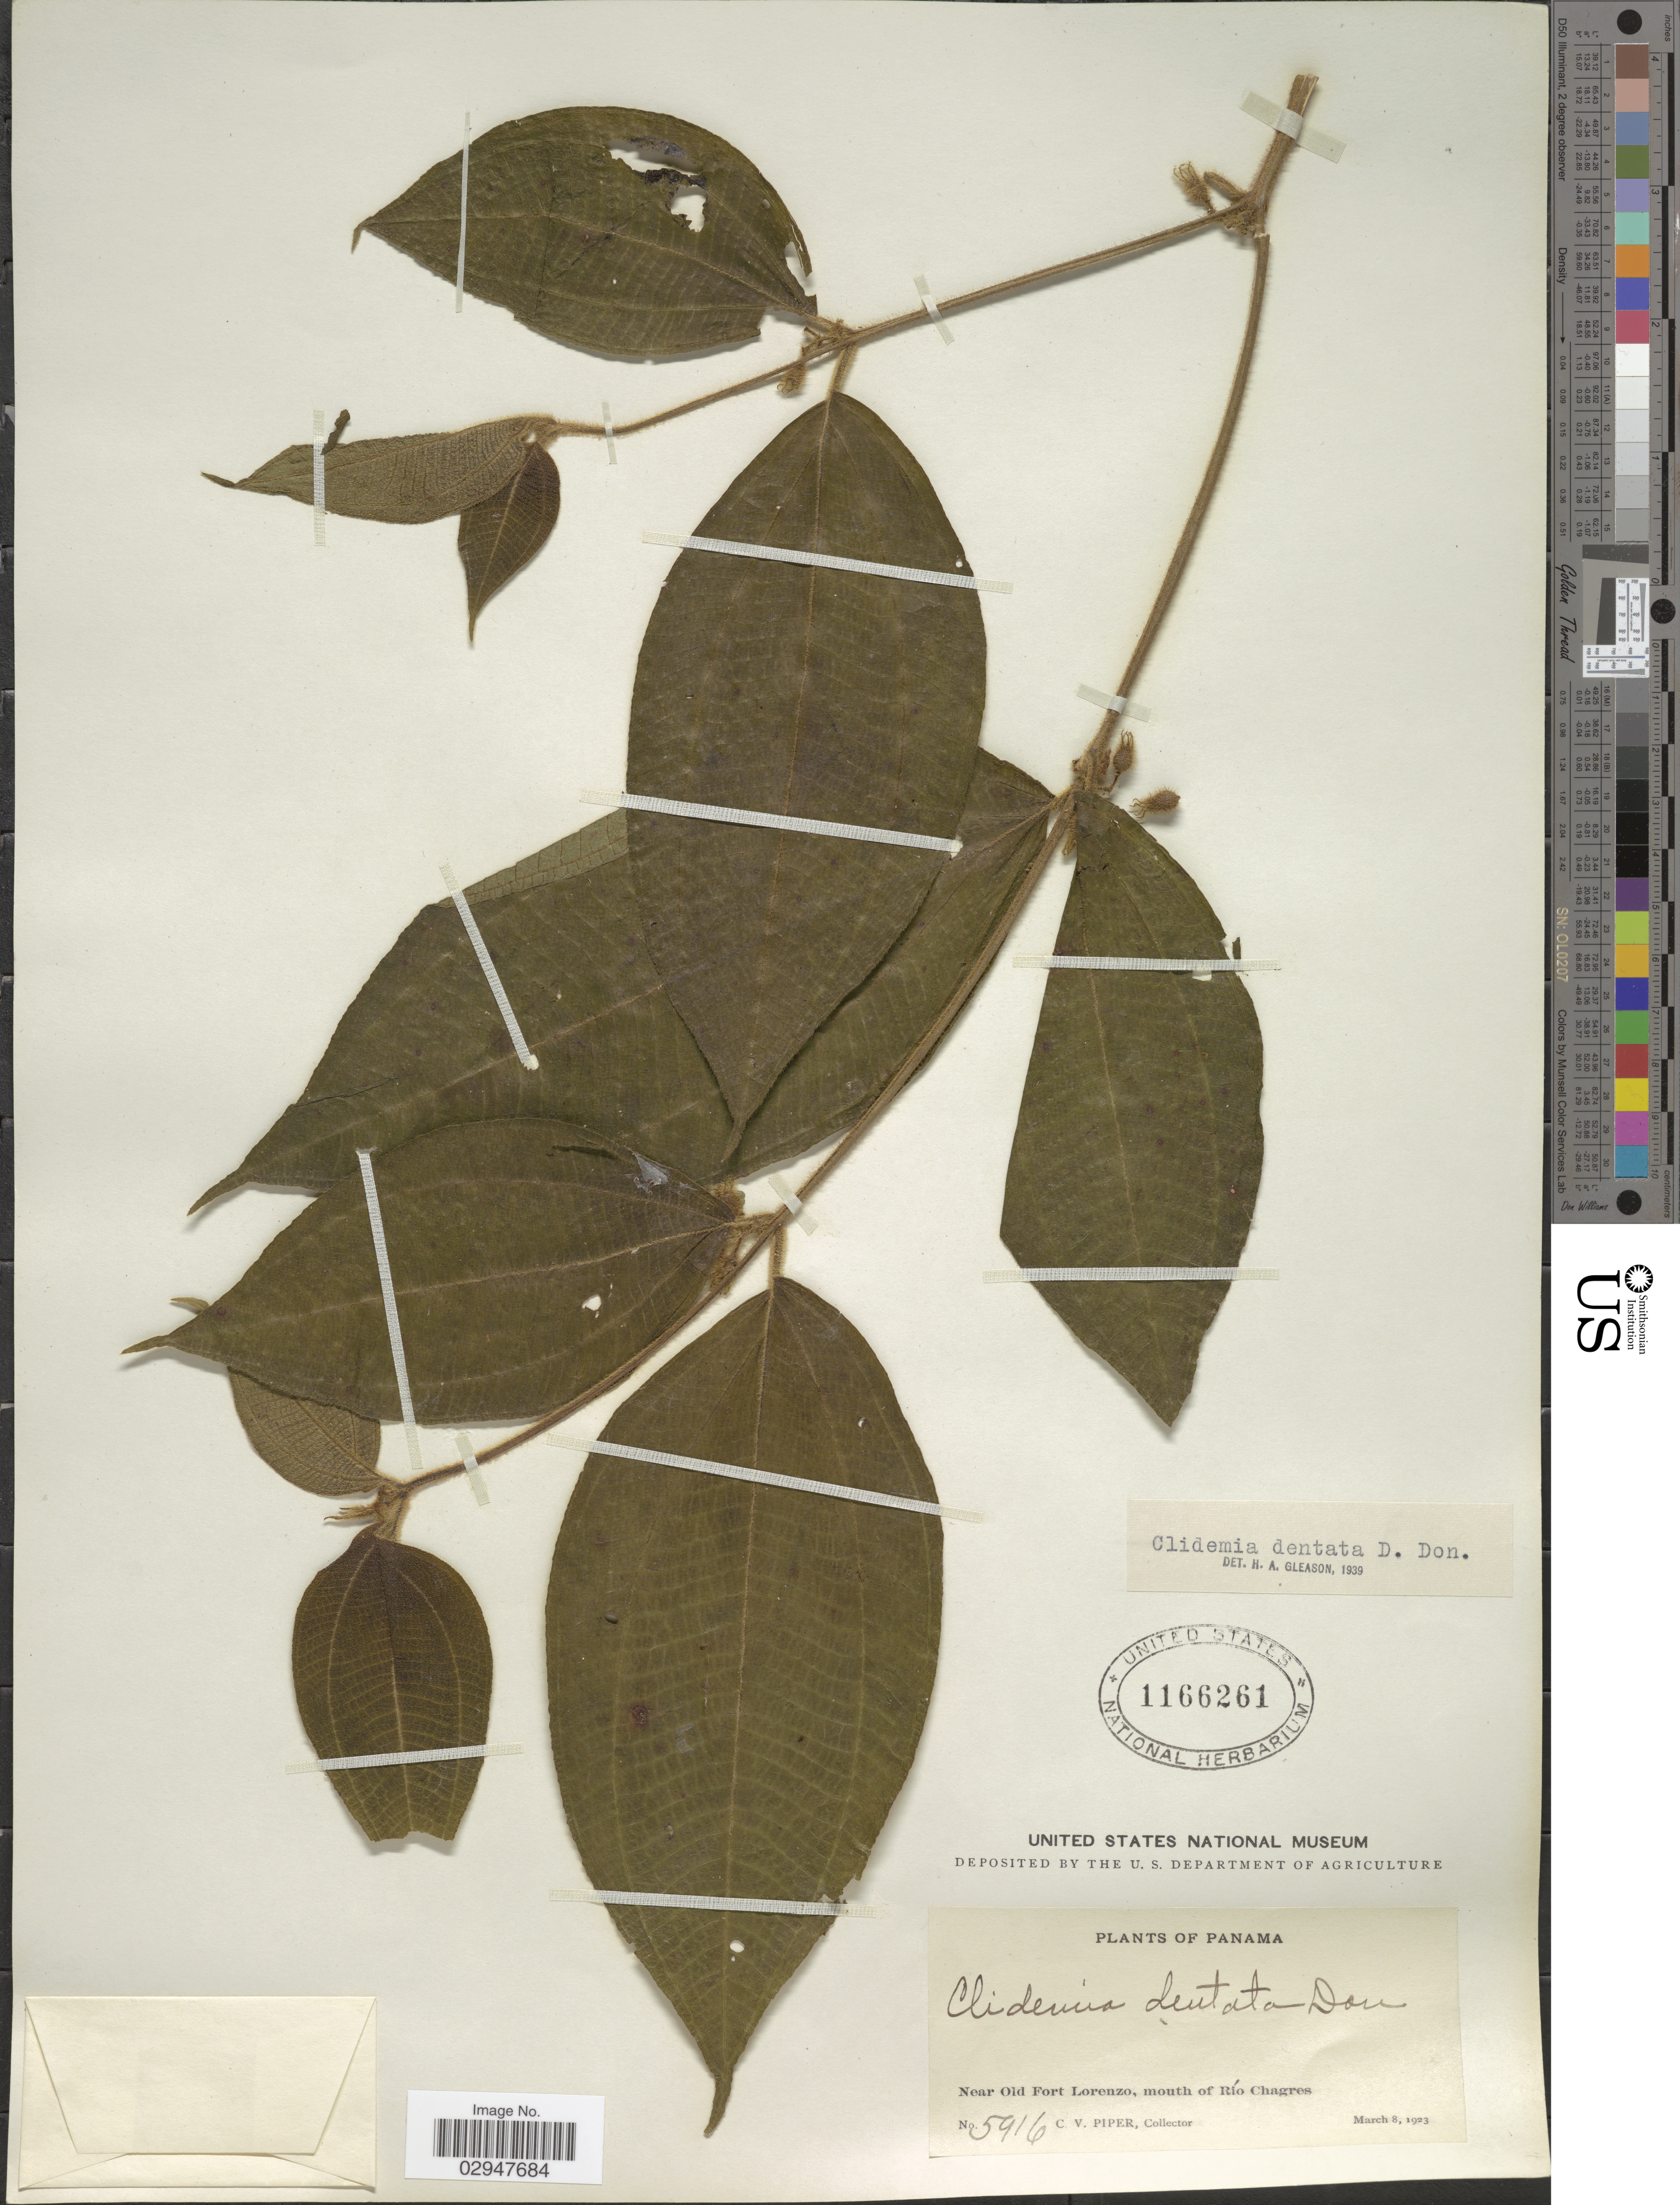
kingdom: Plantae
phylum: Tracheophyta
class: Magnoliopsida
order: Myrtales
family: Melastomataceae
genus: Clidemia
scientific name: Clidemia dentata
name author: D. Don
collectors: C. V. Piper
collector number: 5916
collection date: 1923-03-08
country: Panama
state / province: Colón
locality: Near Old Fort Lorenzo, mouth of Río Chagres.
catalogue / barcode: US 1166261